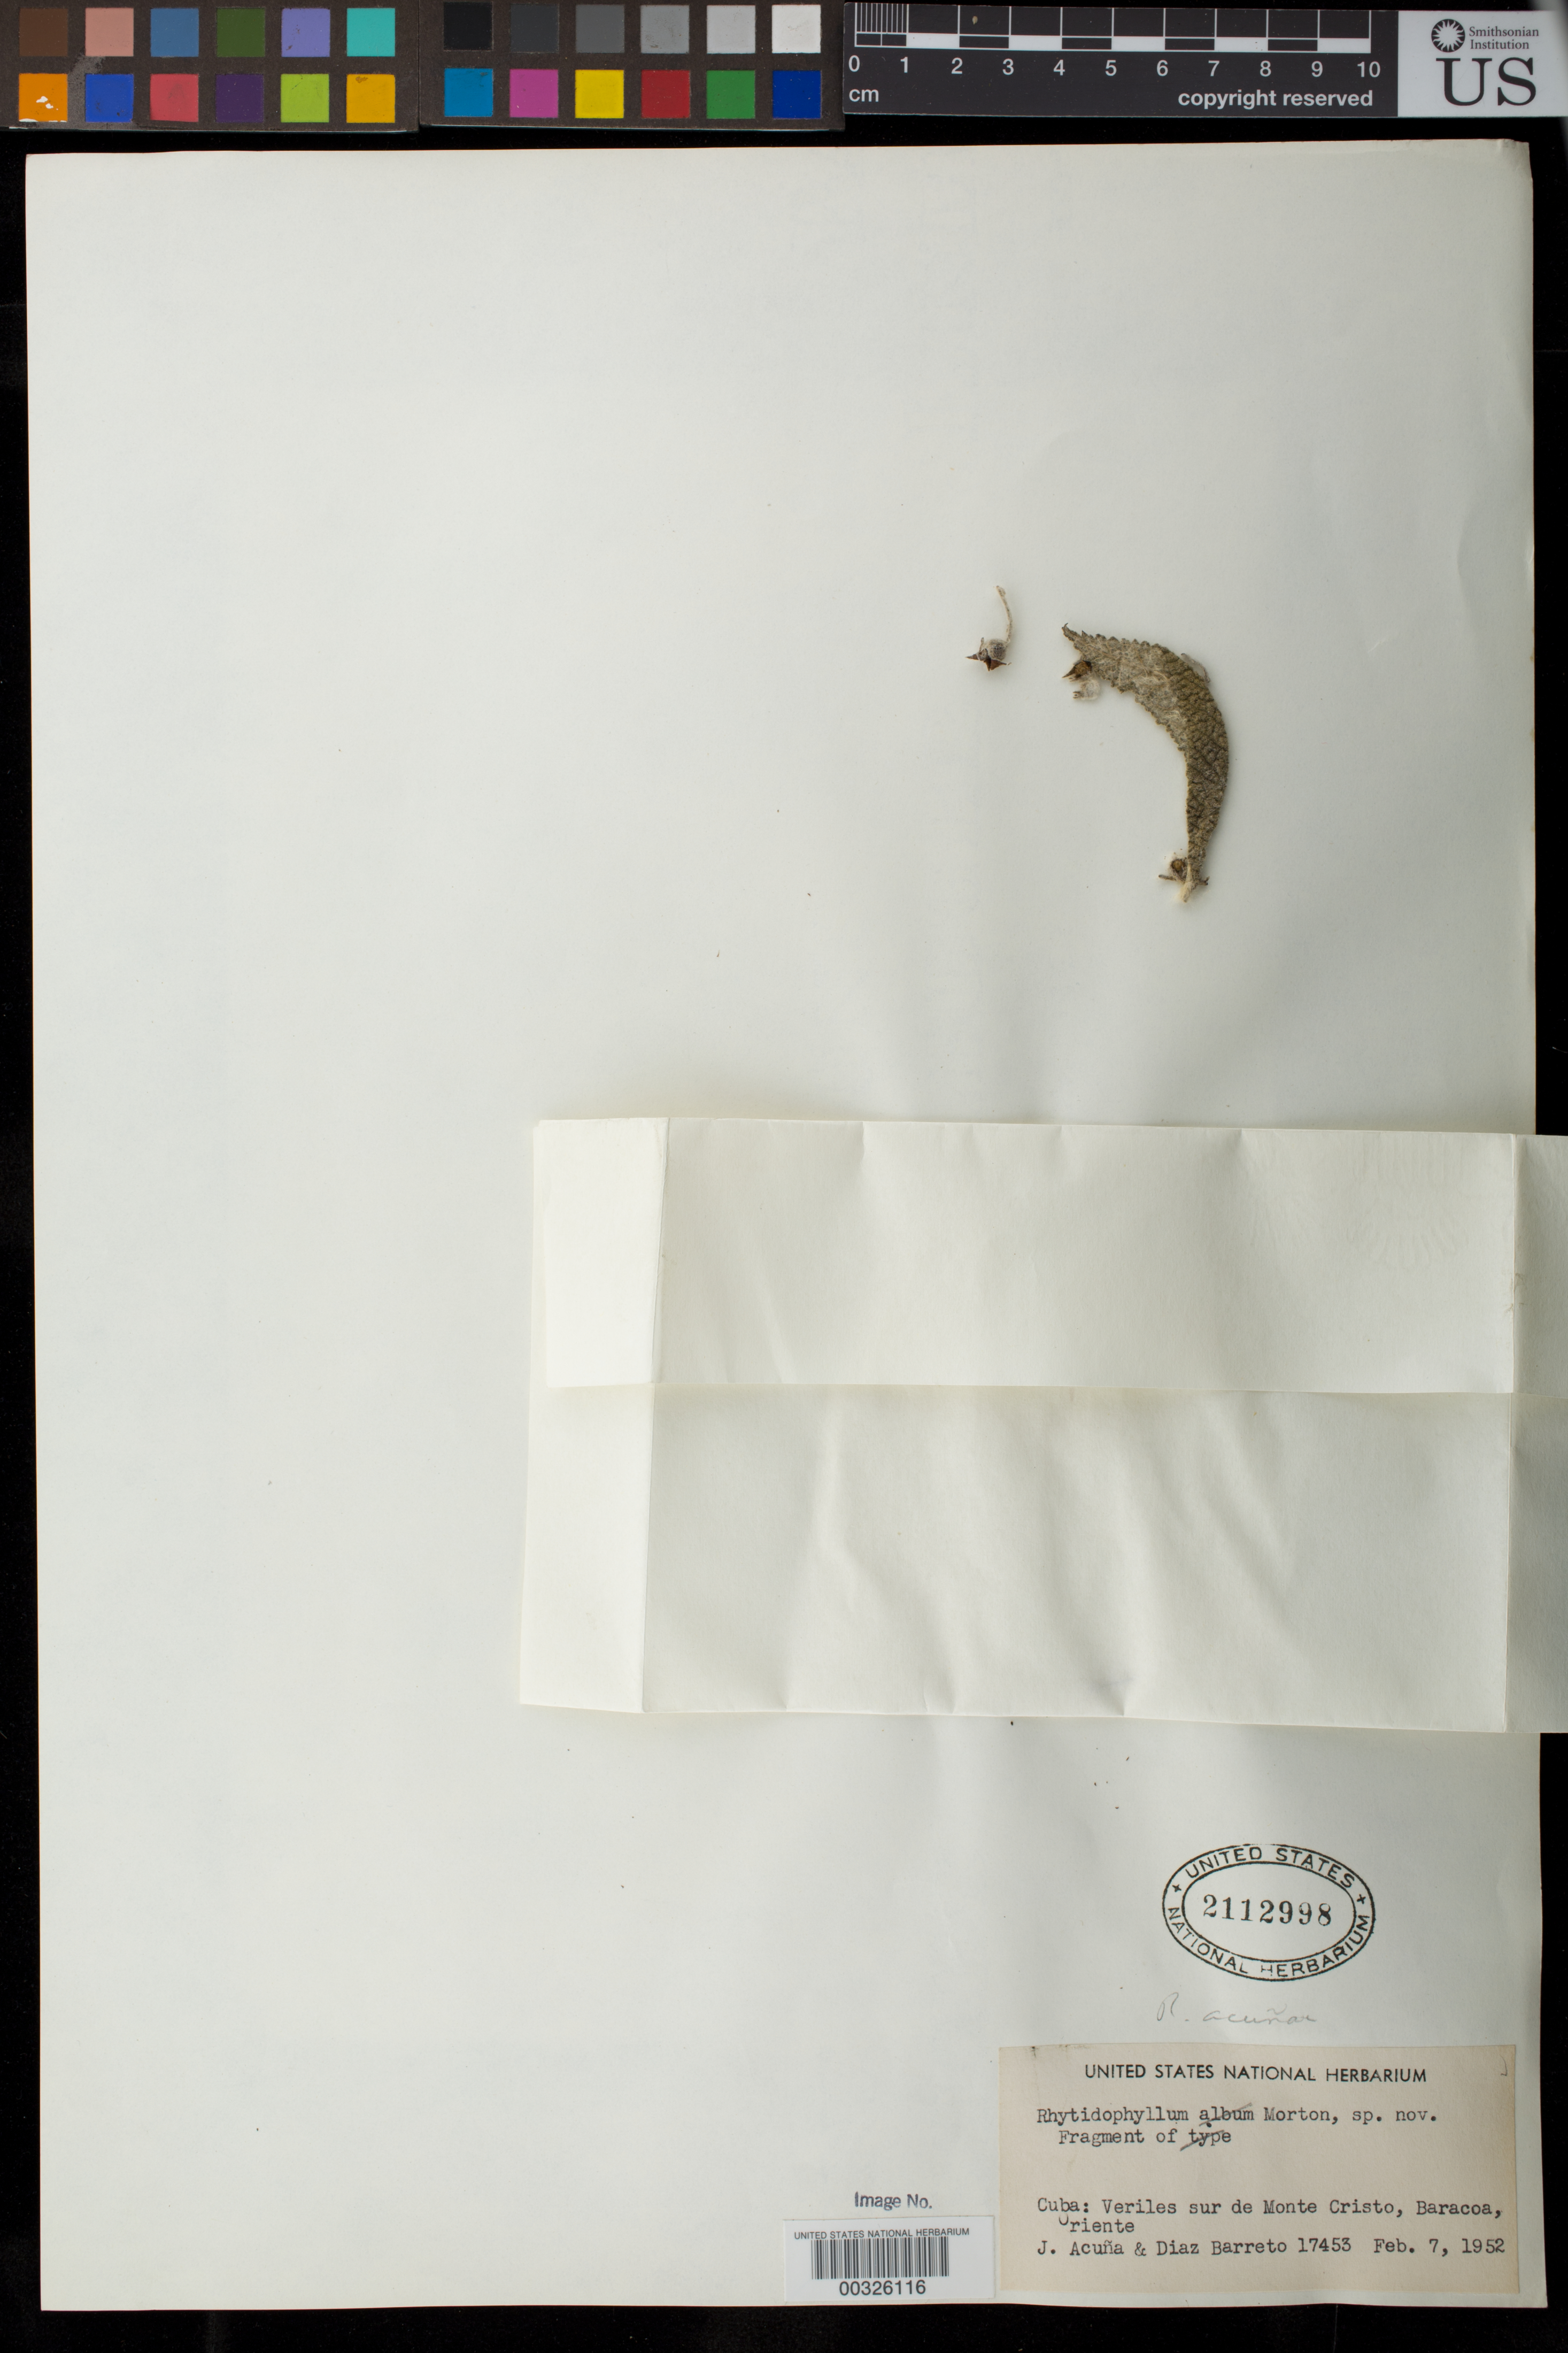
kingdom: Plantae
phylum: Tracheophyta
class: Magnoliopsida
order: Lamiales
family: Gesneriaceae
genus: Rhytidophyllum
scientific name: Rhytidophyllum acunae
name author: C.V. Morton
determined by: Skog, Laurence E.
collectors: J. Acuña & D. Barreto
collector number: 17453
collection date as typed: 07 Feb 1952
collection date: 1952-02-07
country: Cuba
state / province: Oriente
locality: Veriles S de Monte Cristo, Baracoa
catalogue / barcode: US 2112998